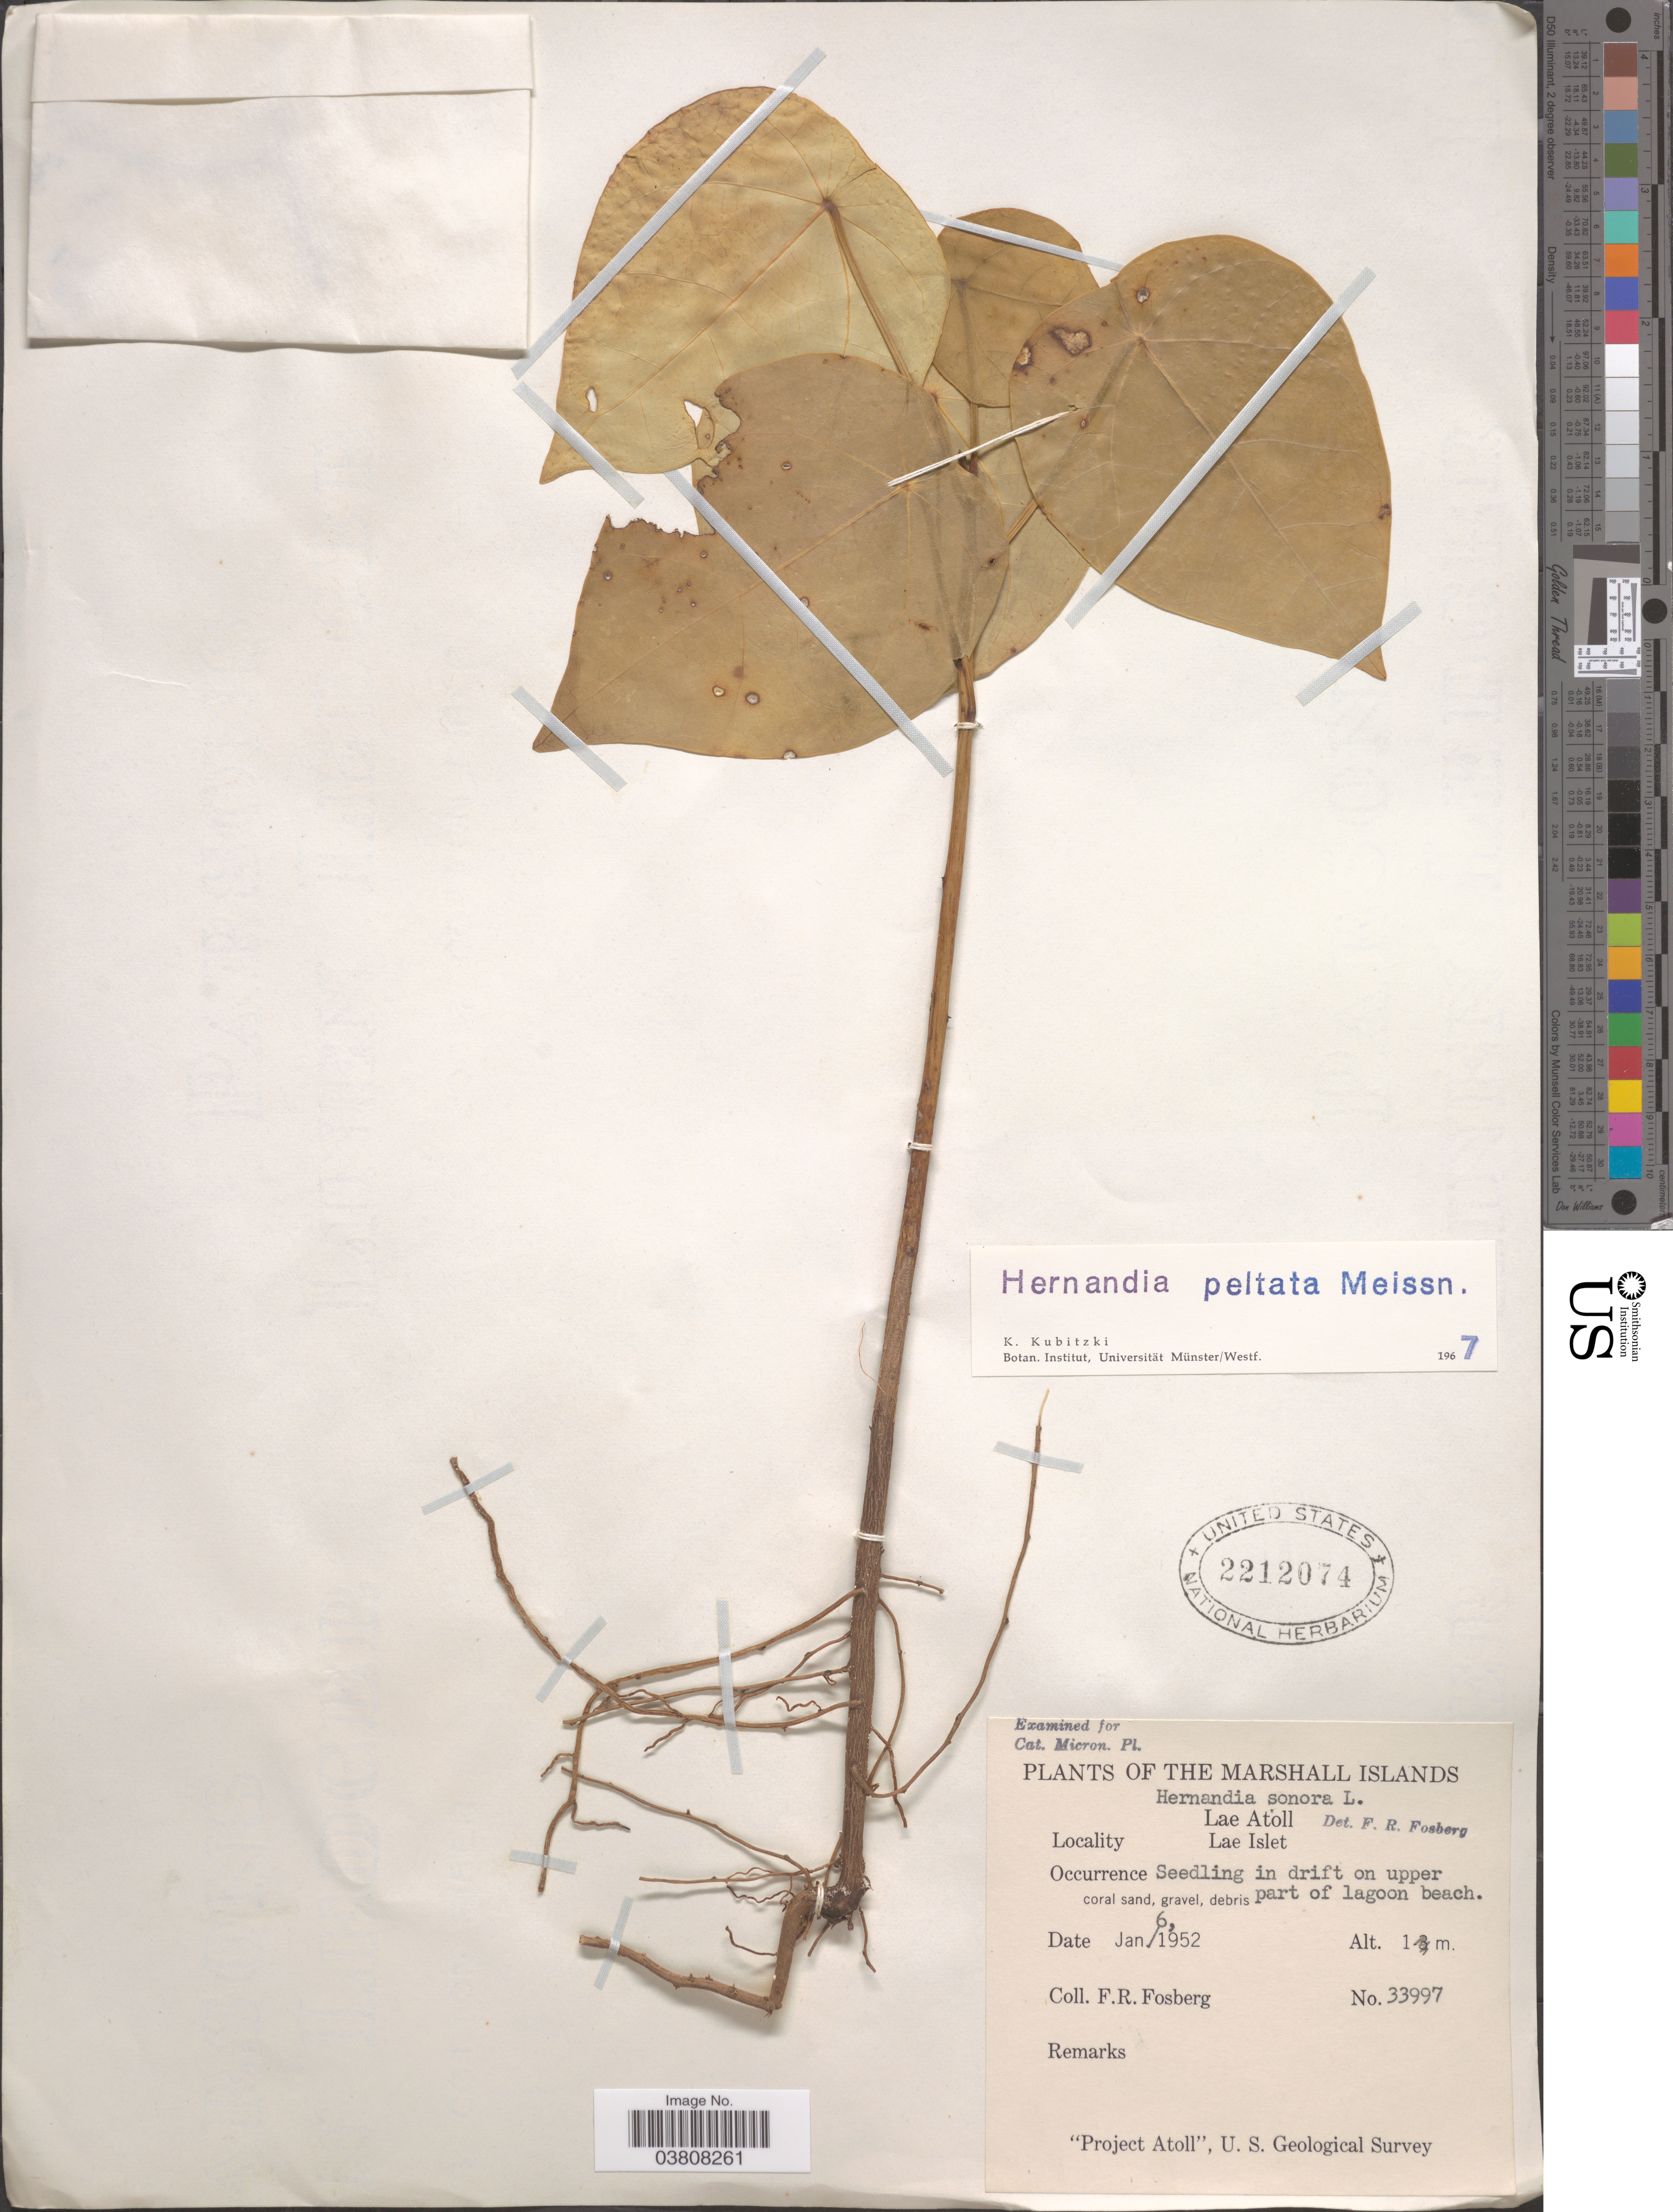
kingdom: Plantae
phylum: Tracheophyta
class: Magnoliopsida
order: Laurales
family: Hernandiaceae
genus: Hernandia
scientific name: Hernandia ovigera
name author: L.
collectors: F. R. Fosberg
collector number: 33997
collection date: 1952-01-06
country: Marshall Islands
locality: Lae Atoll. Lae Islet. In drift on upper part of lagoon beach.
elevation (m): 1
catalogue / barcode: US 2212074